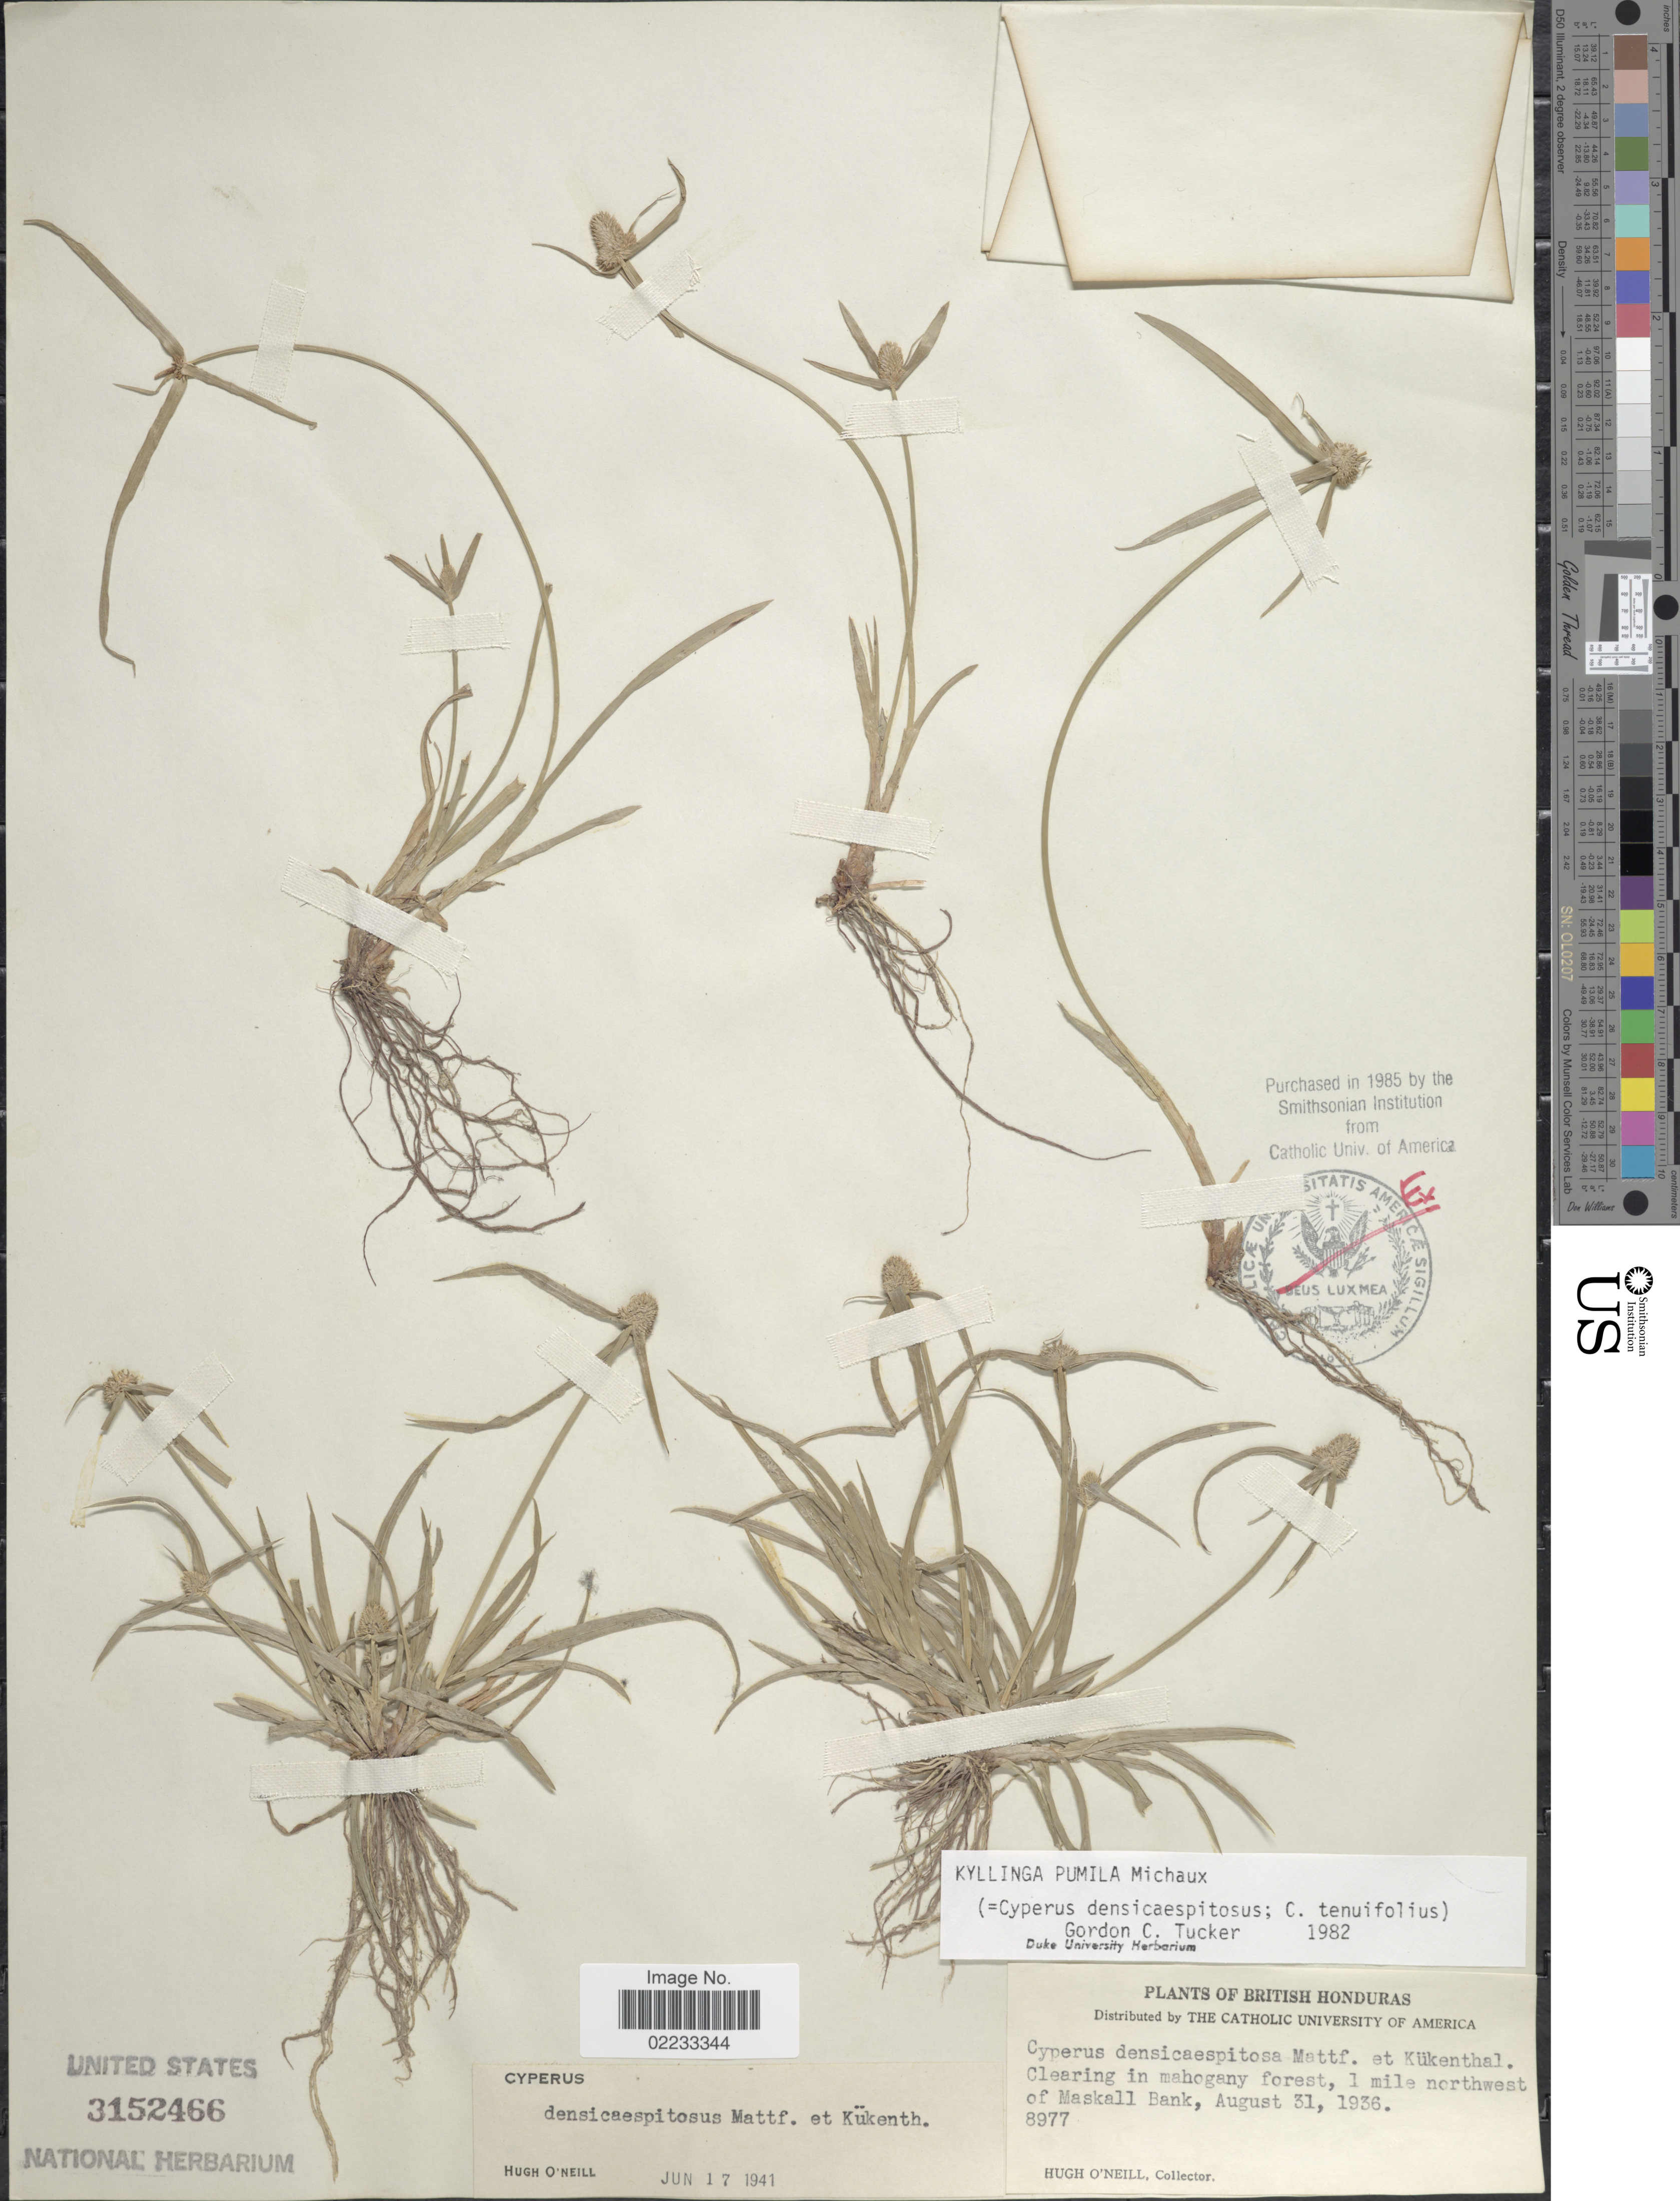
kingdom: Plantae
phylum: Tracheophyta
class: Liliopsida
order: Poales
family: Cyperaceae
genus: Cyperus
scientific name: Cyperus hortensis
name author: (Salzm. ex Steud.) Dorr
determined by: Strong, Mark T., (BOT), Smithsonian Institution - National Museum of Natural History (UNITED STATES)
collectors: H. O'Neill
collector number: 8977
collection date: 1936-08-31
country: Belize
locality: British Honduras, clearing in mahogany forest, 1 mile northwest of Maskall Bank.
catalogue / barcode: US 3152466